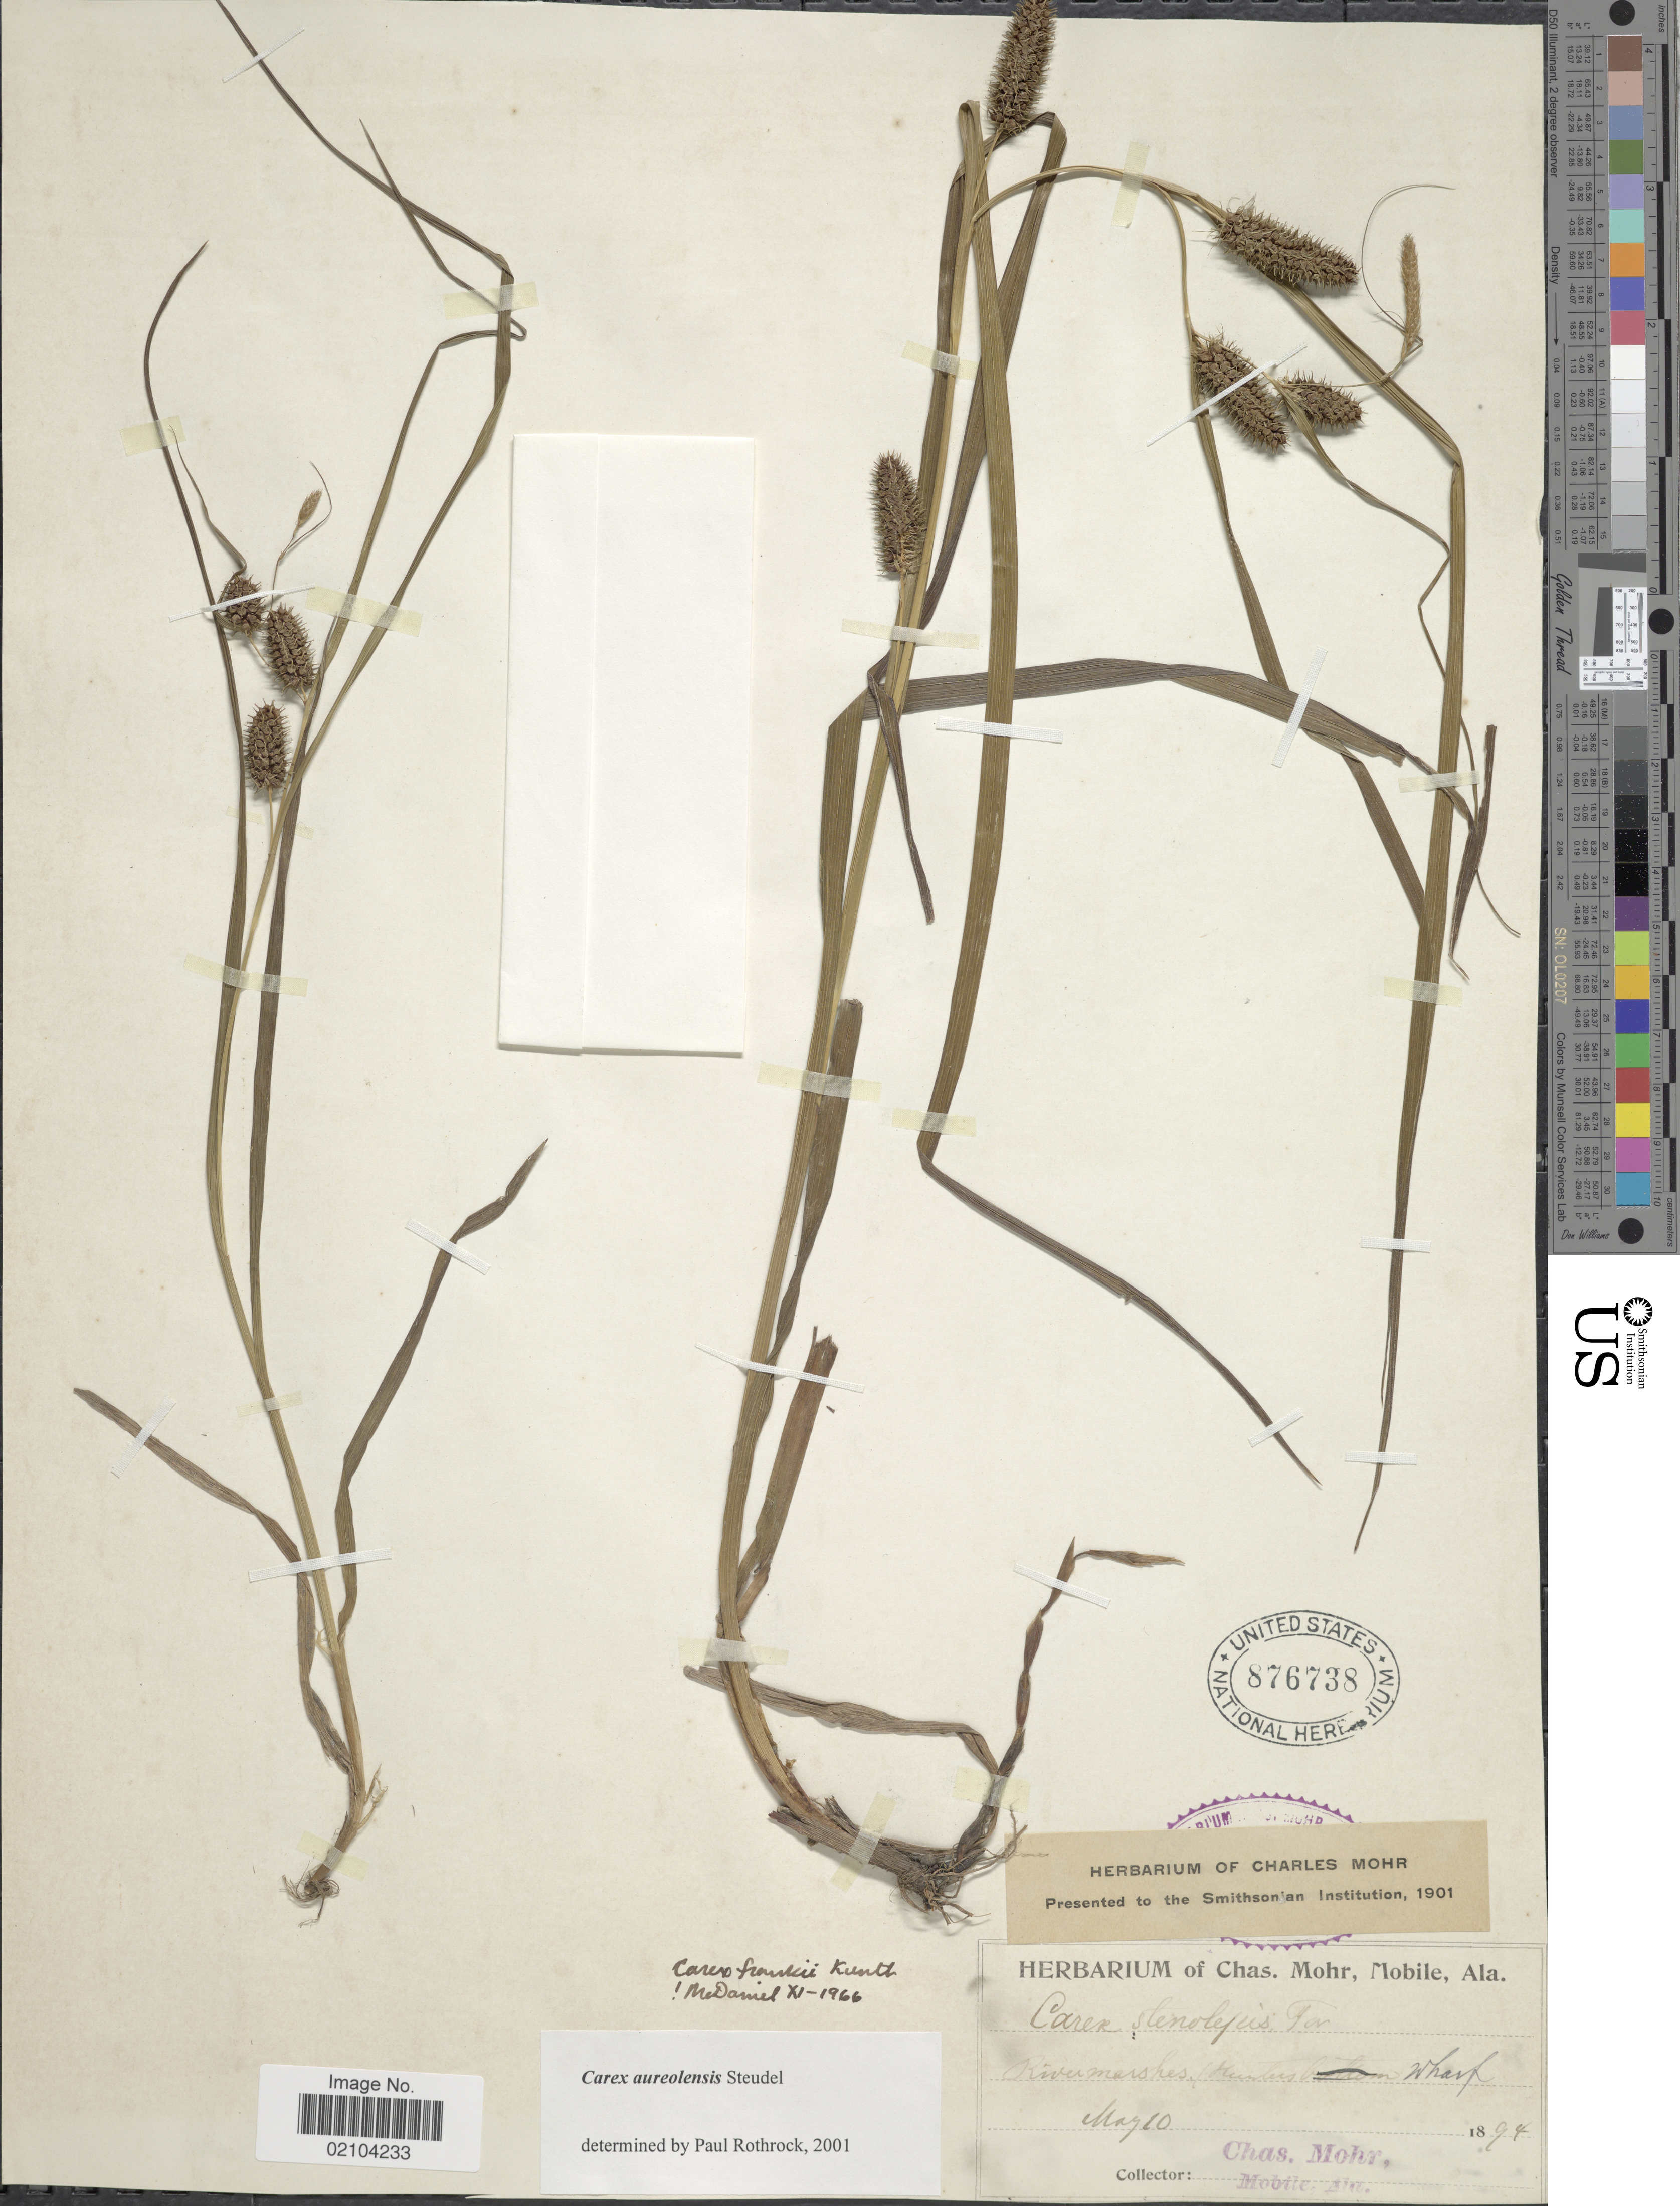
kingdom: Plantae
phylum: Tracheophyta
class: Liliopsida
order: Poales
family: Cyperaceae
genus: Carex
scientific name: Carex aureolensis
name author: Steud.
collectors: Mohr, C. T. (herbarium)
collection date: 1894-05-10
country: United States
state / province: Alabama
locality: River marshes (Hunters Wharf). Mobile, Ala.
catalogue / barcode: US 876738